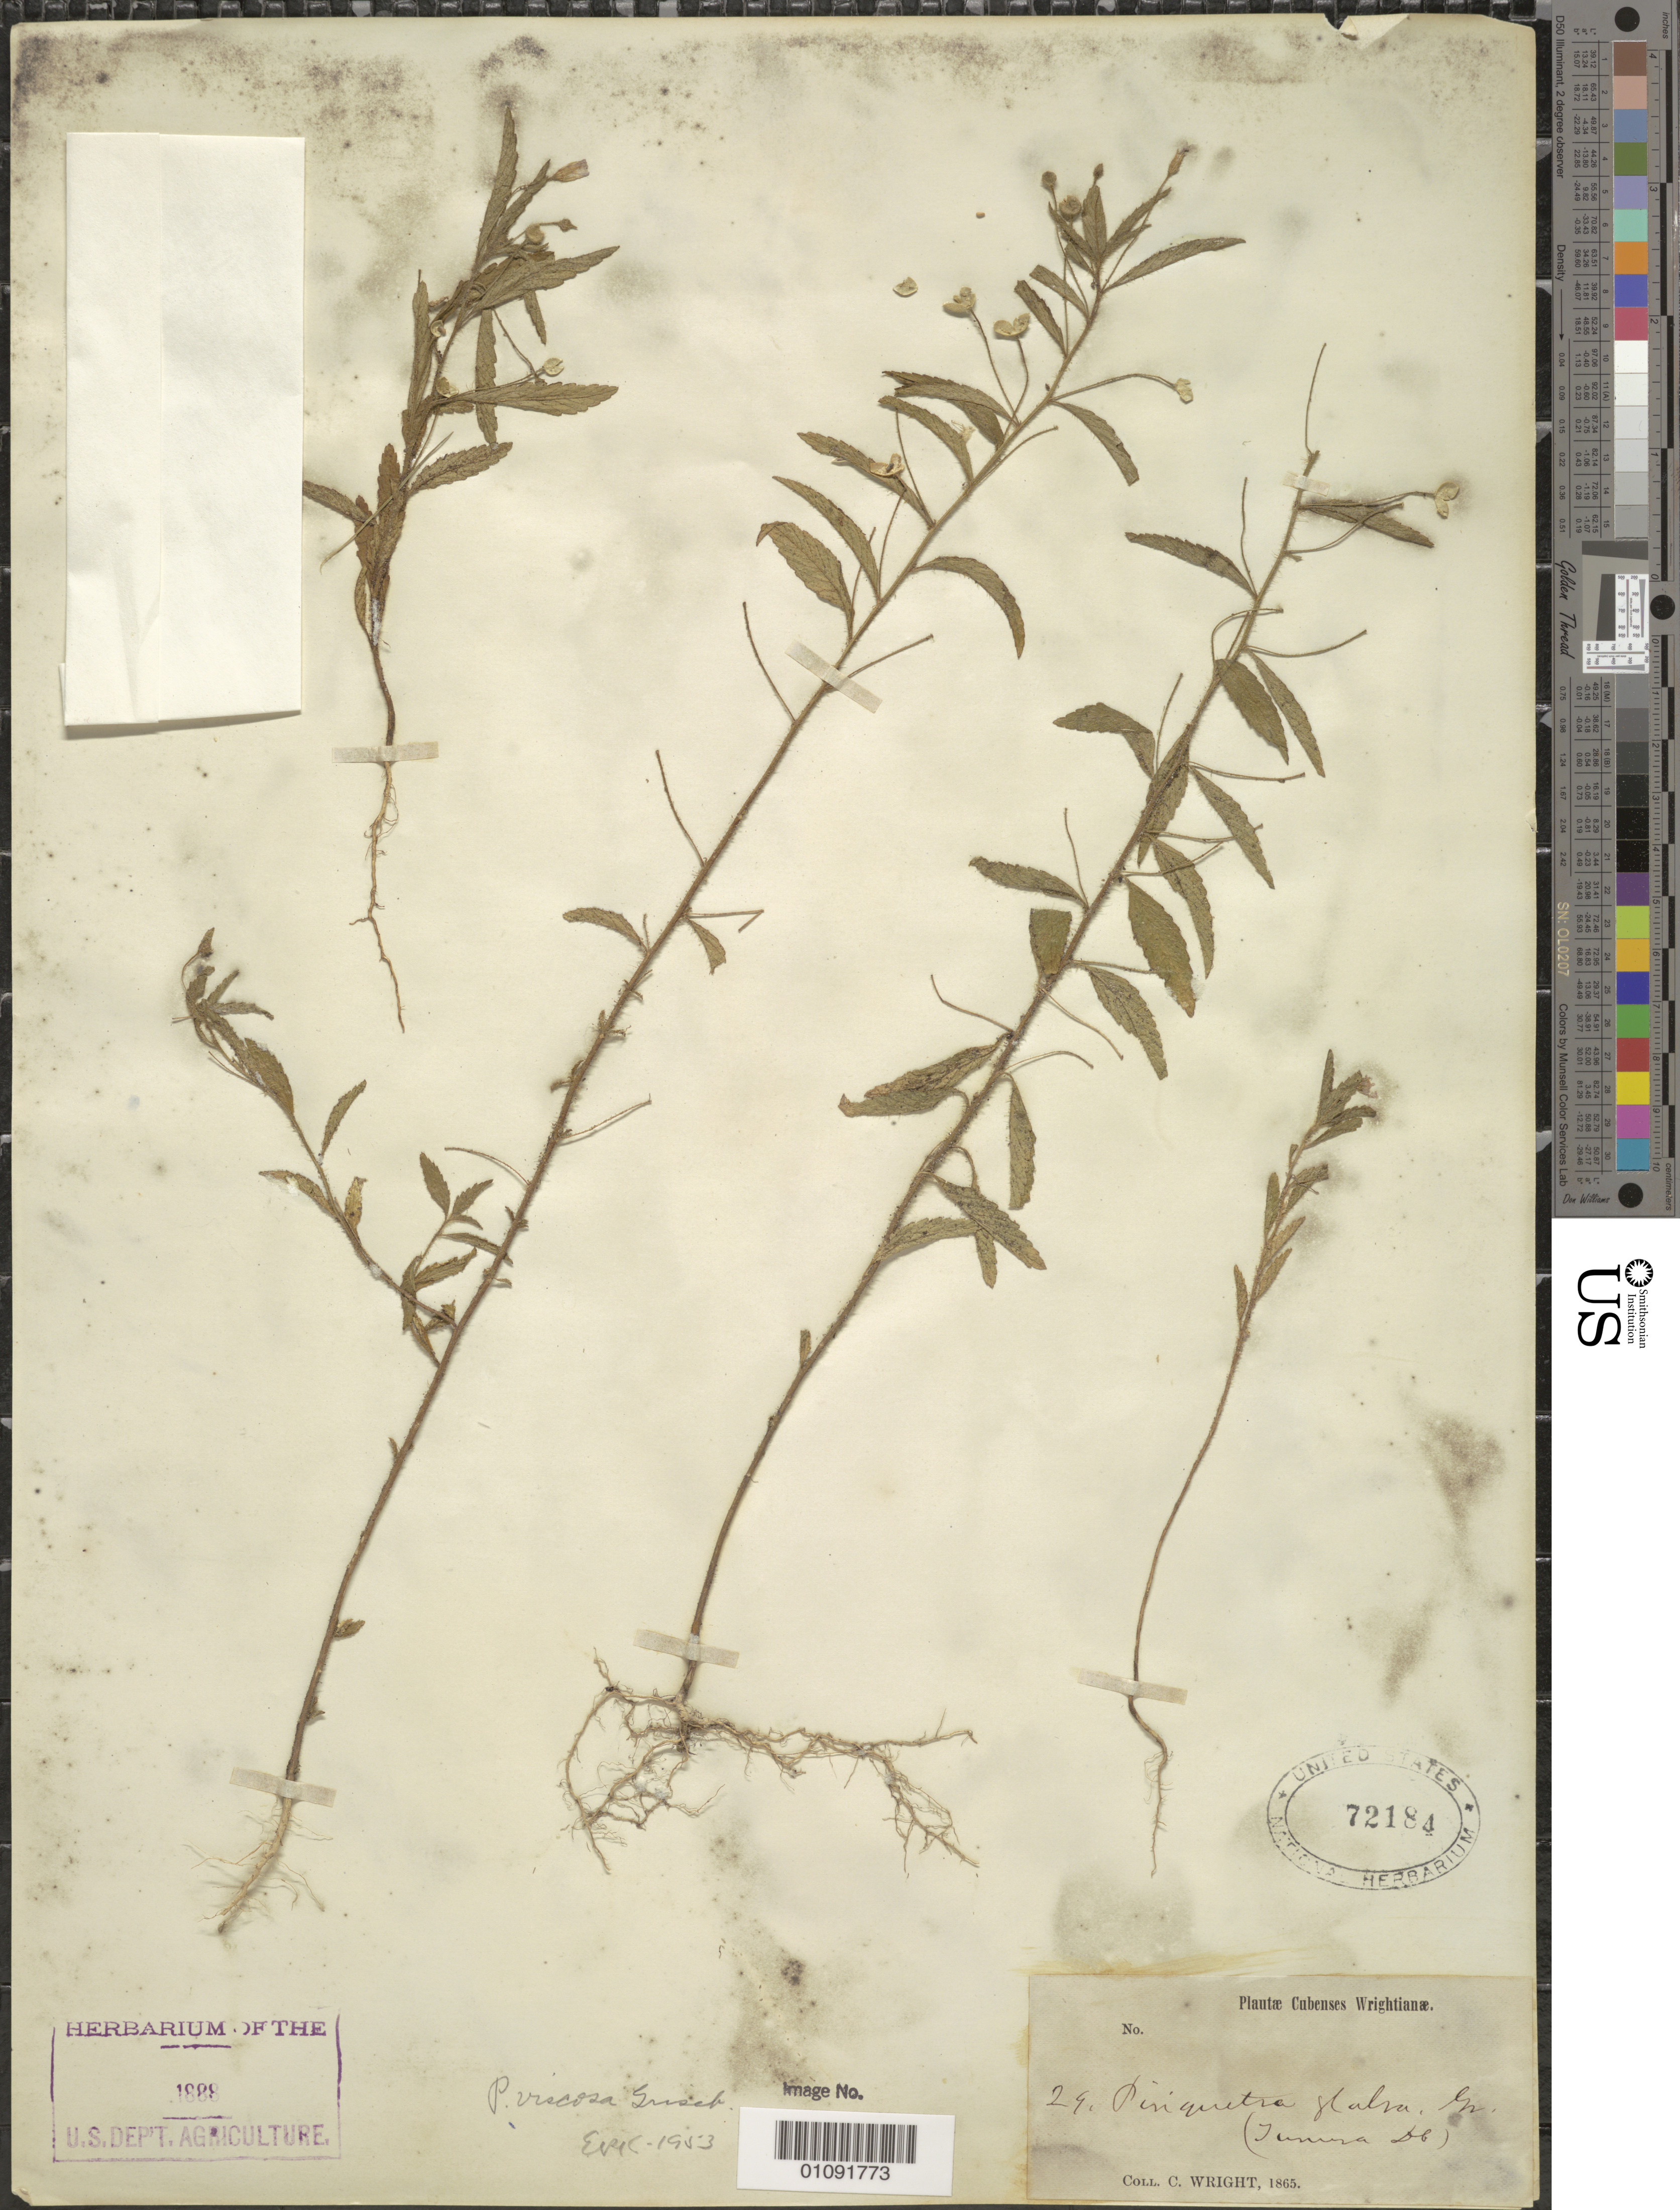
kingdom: Plantae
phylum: Tracheophyta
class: Magnoliopsida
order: Malpighiales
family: Turneraceae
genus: Piriqueta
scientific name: Piriqueta viscosa subsp. viscosa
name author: Griseb.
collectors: C. Wright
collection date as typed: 1800 to 1899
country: Cuba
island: Cuba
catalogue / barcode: US 72184